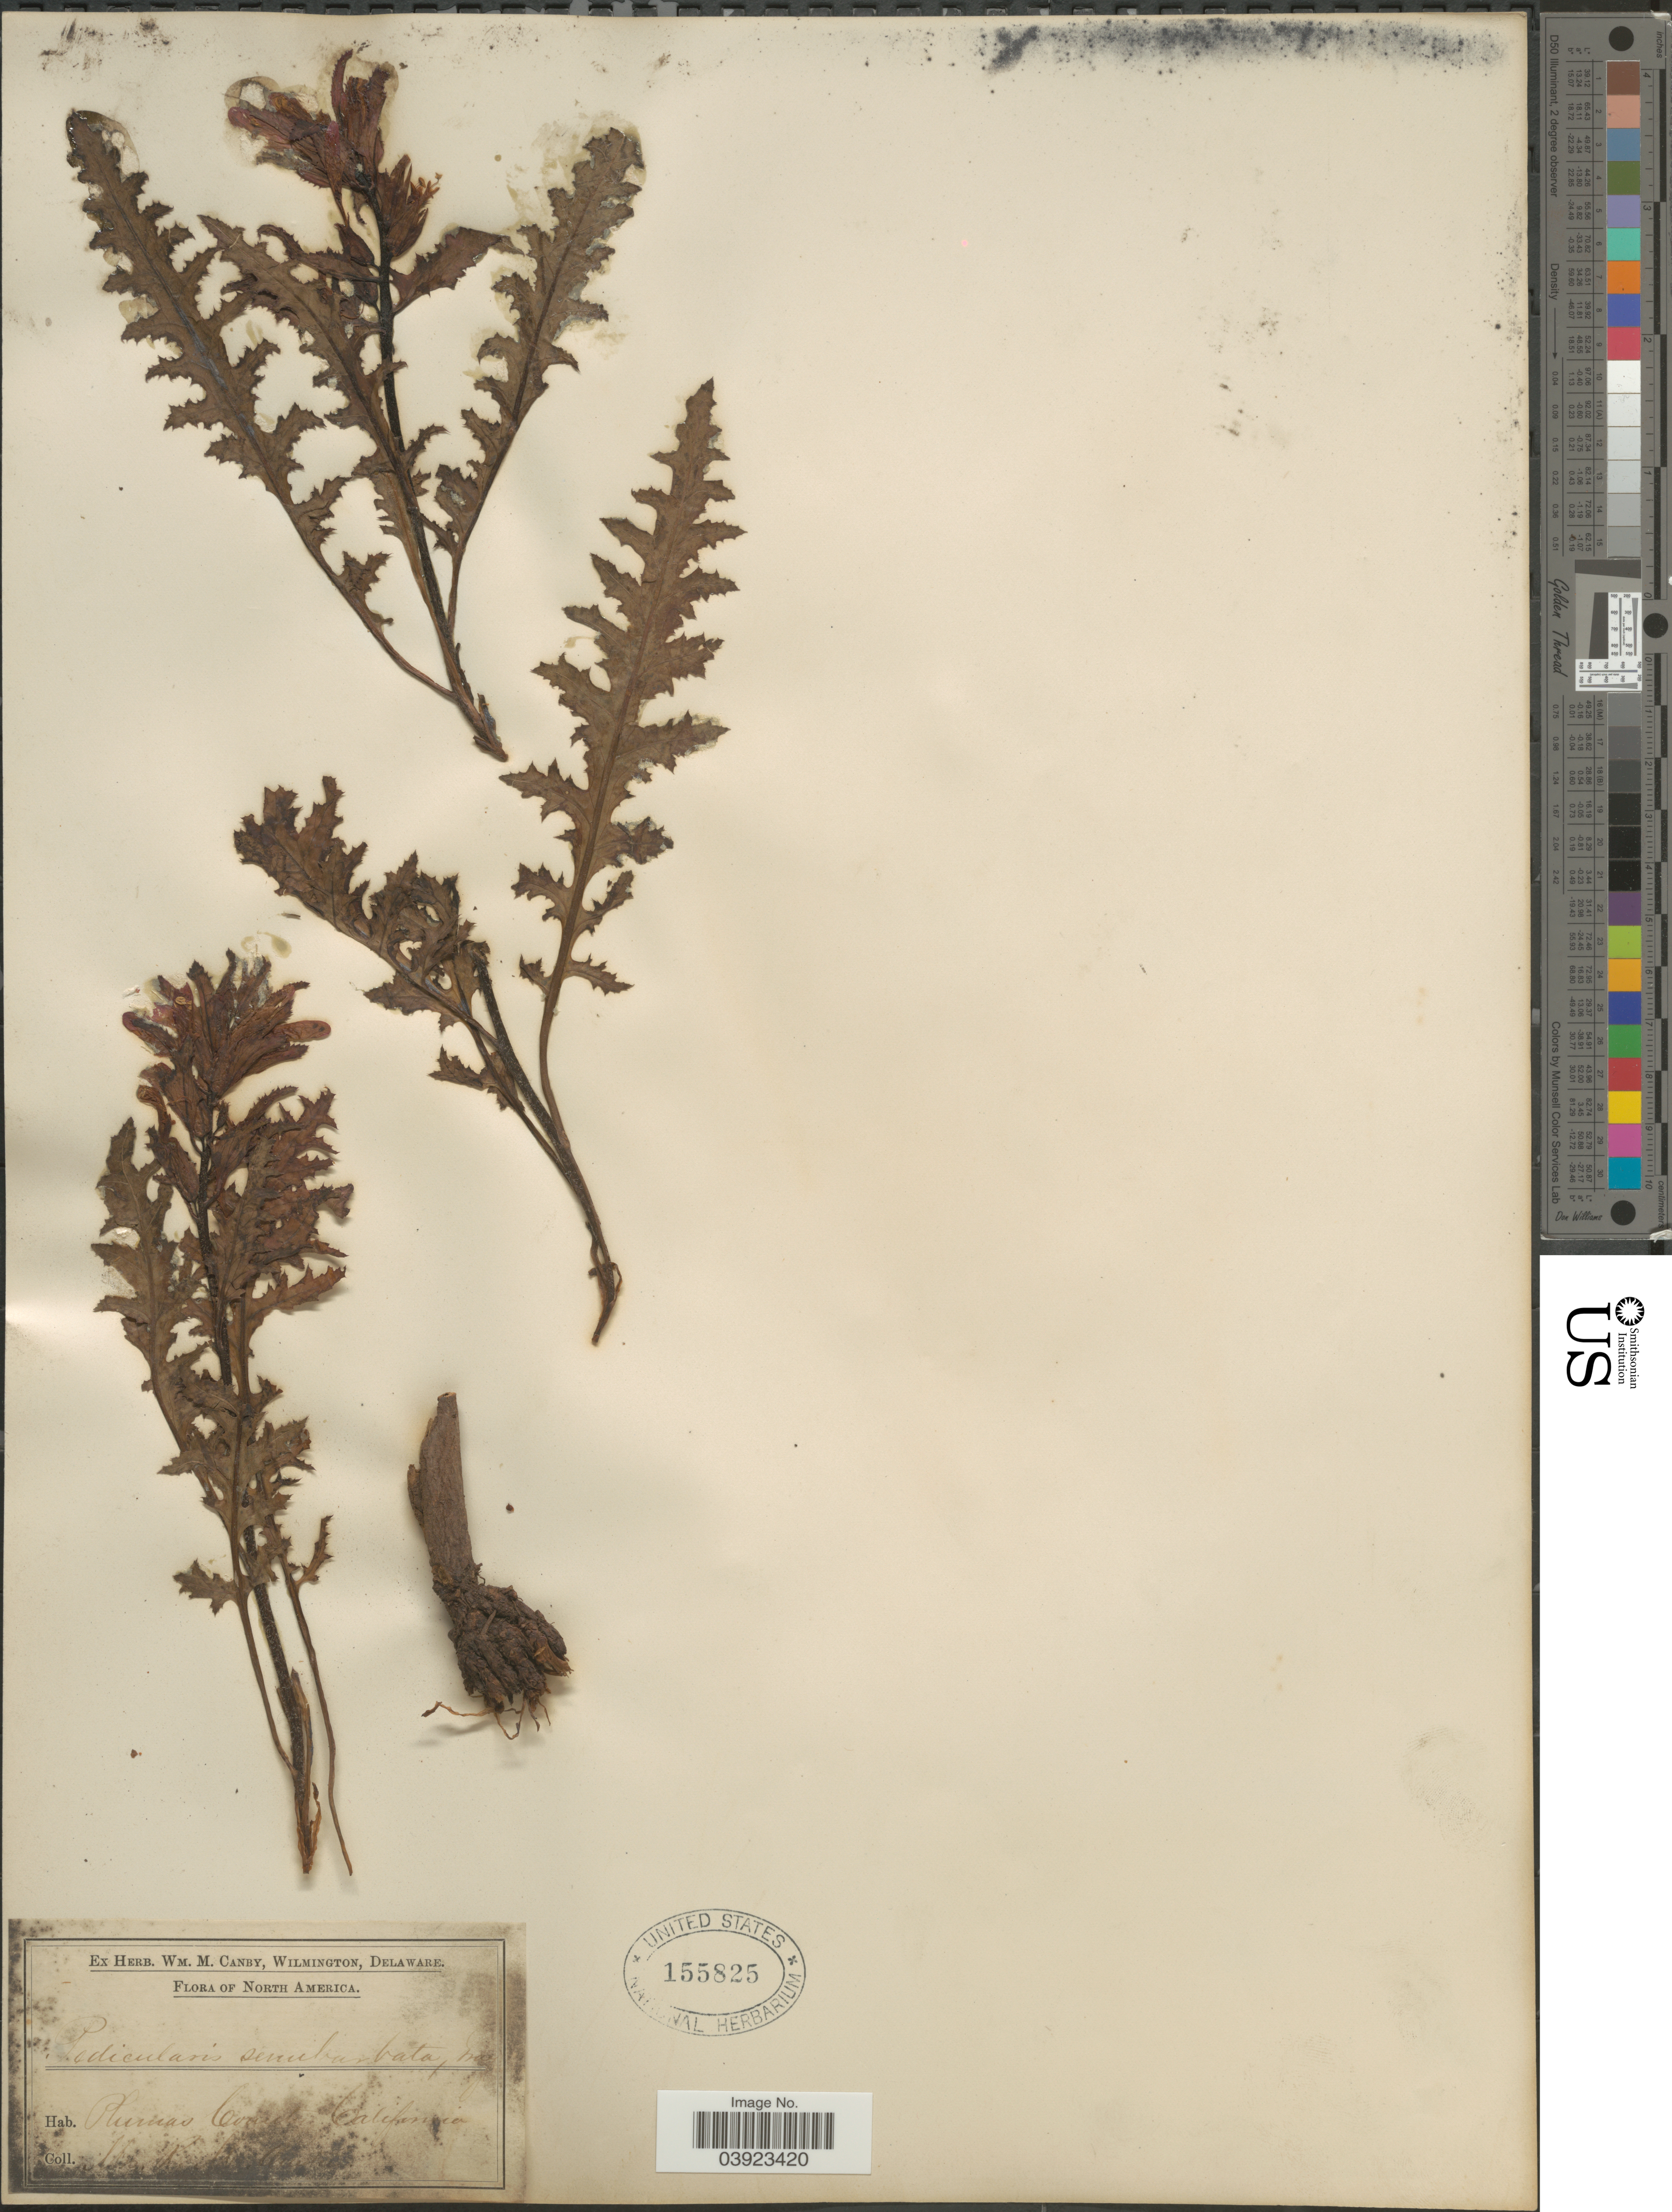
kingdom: Plantae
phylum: Tracheophyta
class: Magnoliopsida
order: Lamiales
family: Orobanchaceae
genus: Pedicularis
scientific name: Pedicularis semibarbata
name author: A. Gray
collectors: R. Austin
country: United States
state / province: California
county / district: Plumas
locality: Plumas County.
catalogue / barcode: US 155825